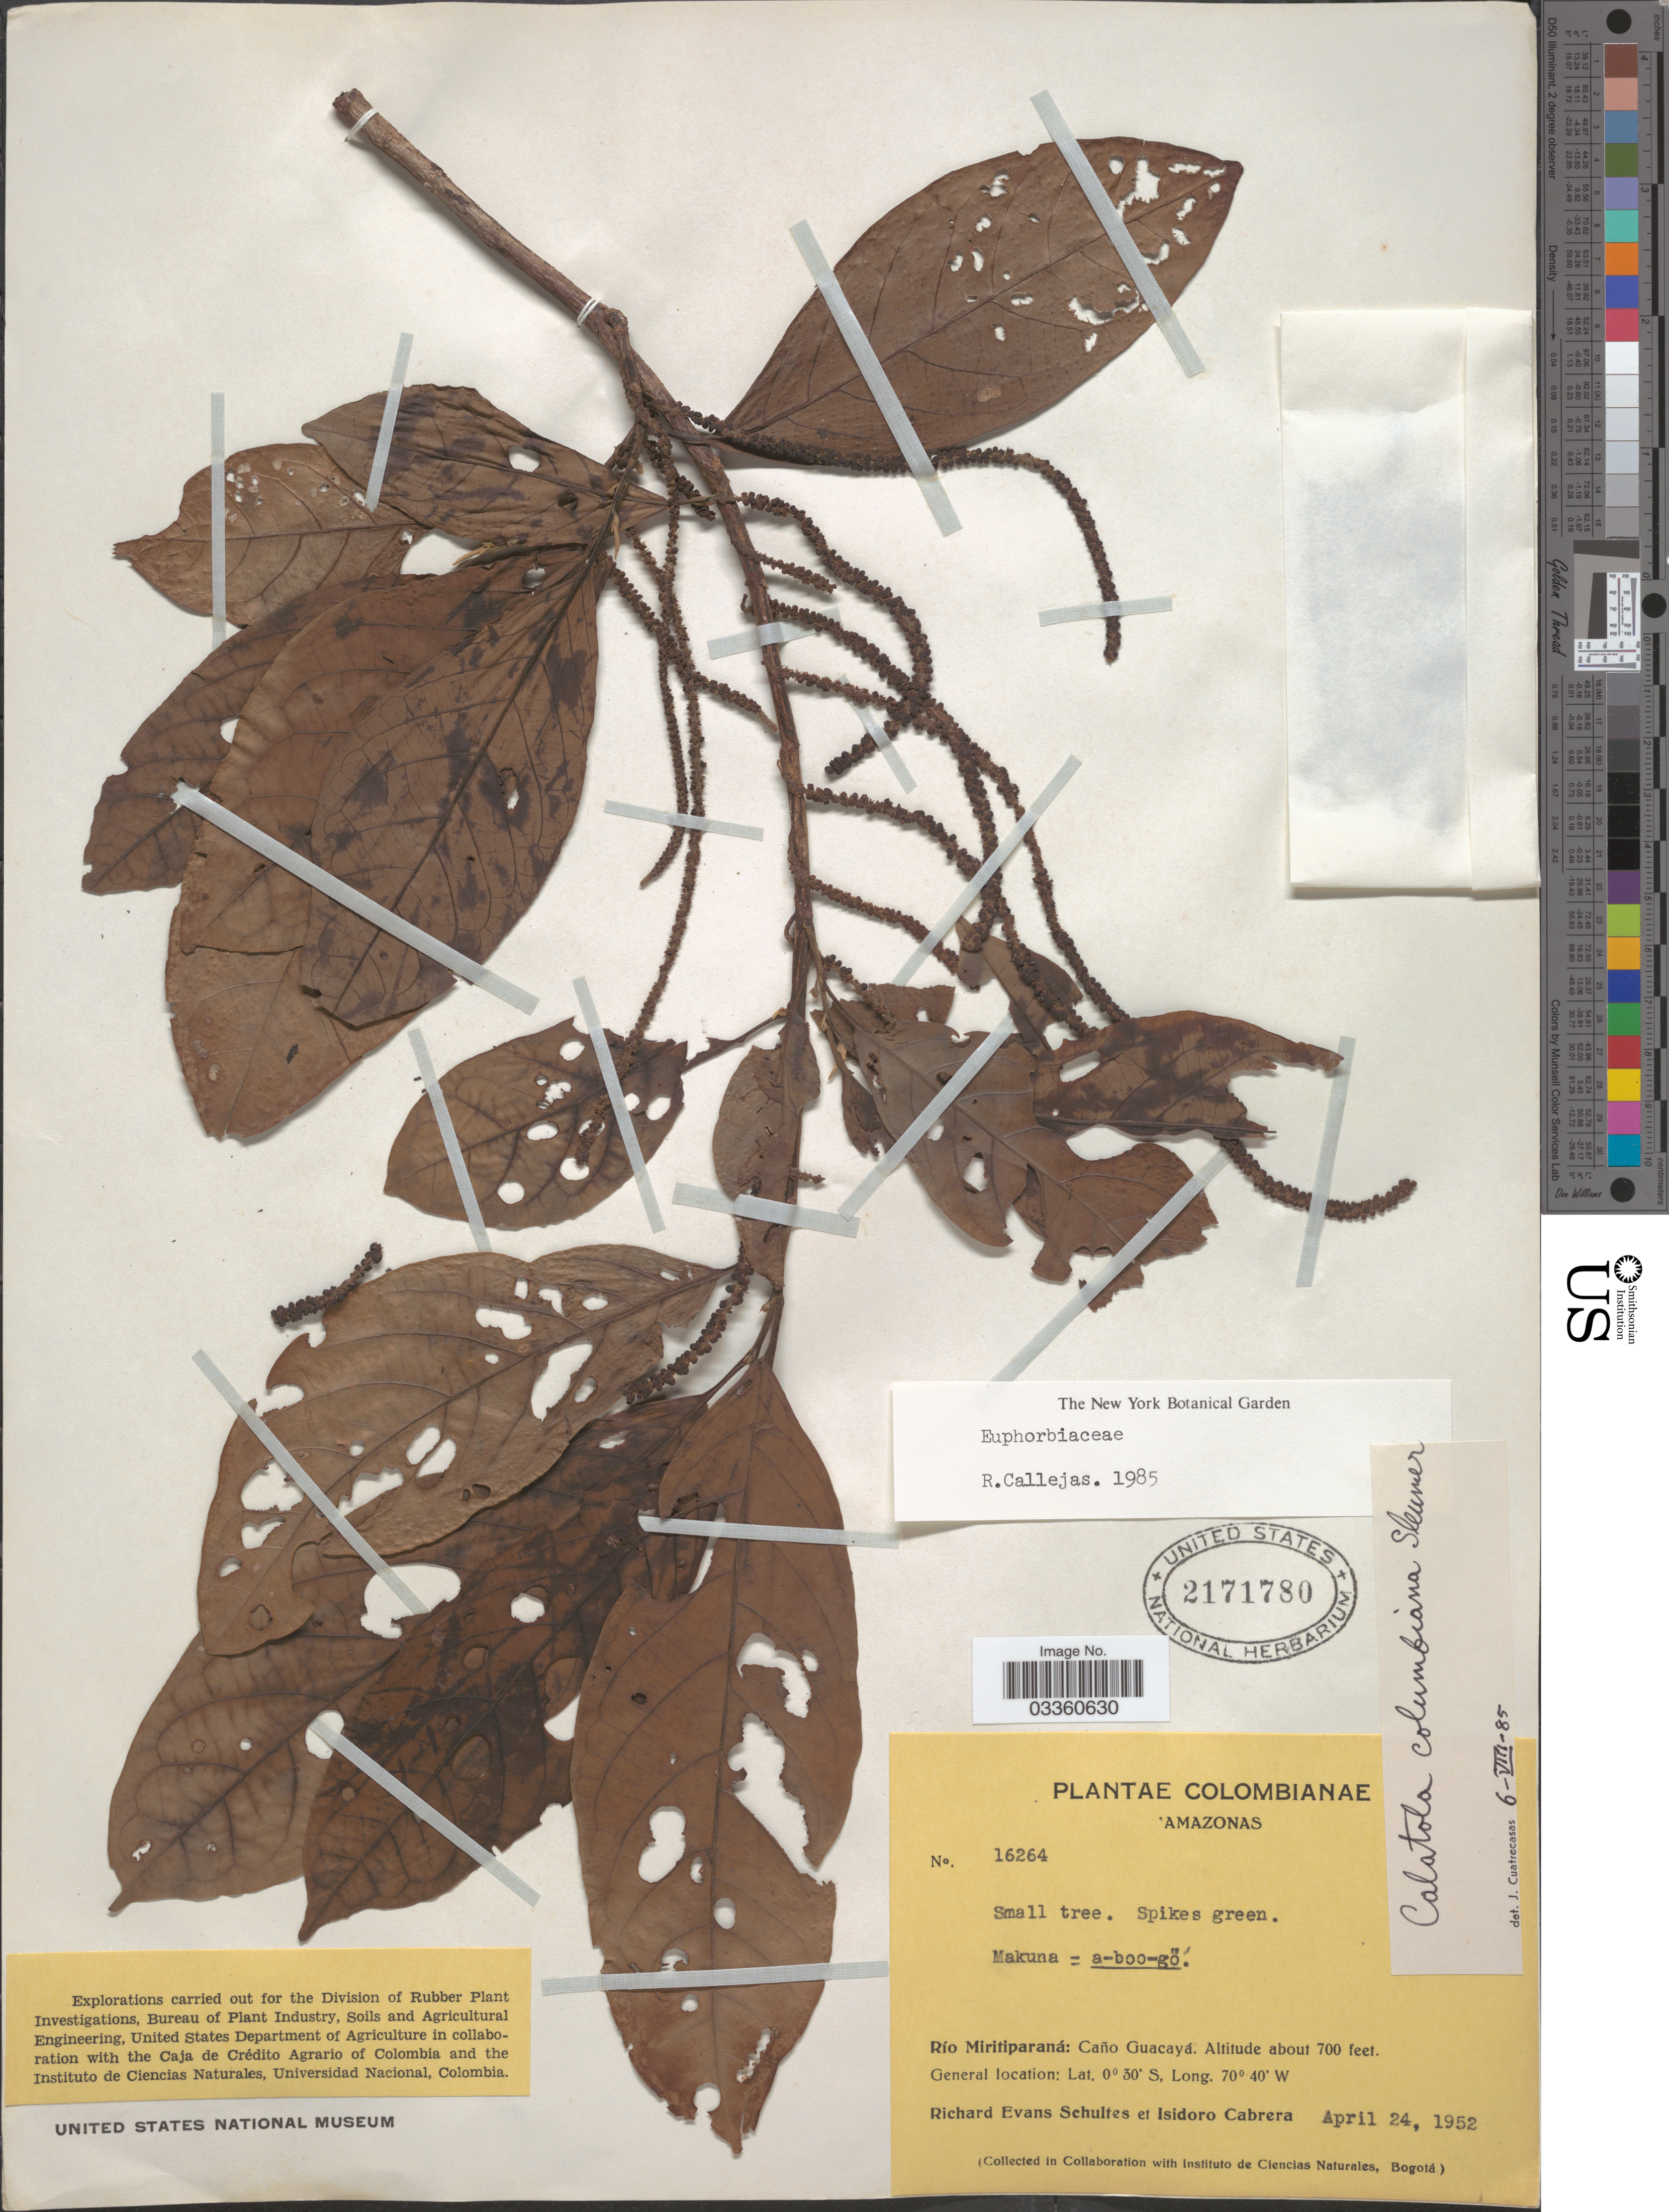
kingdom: Plantae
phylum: Tracheophyta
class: Magnoliopsida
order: Metteniusales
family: Metteniusaceae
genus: Calatola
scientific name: Calatola columbiana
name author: Sleumer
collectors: R. E. Schultes & I. Cabrera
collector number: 16264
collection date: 1952-04-24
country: Colombia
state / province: Amazônas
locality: Río Miritiparaná: Caño Guacayá.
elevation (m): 213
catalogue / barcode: US 2171780